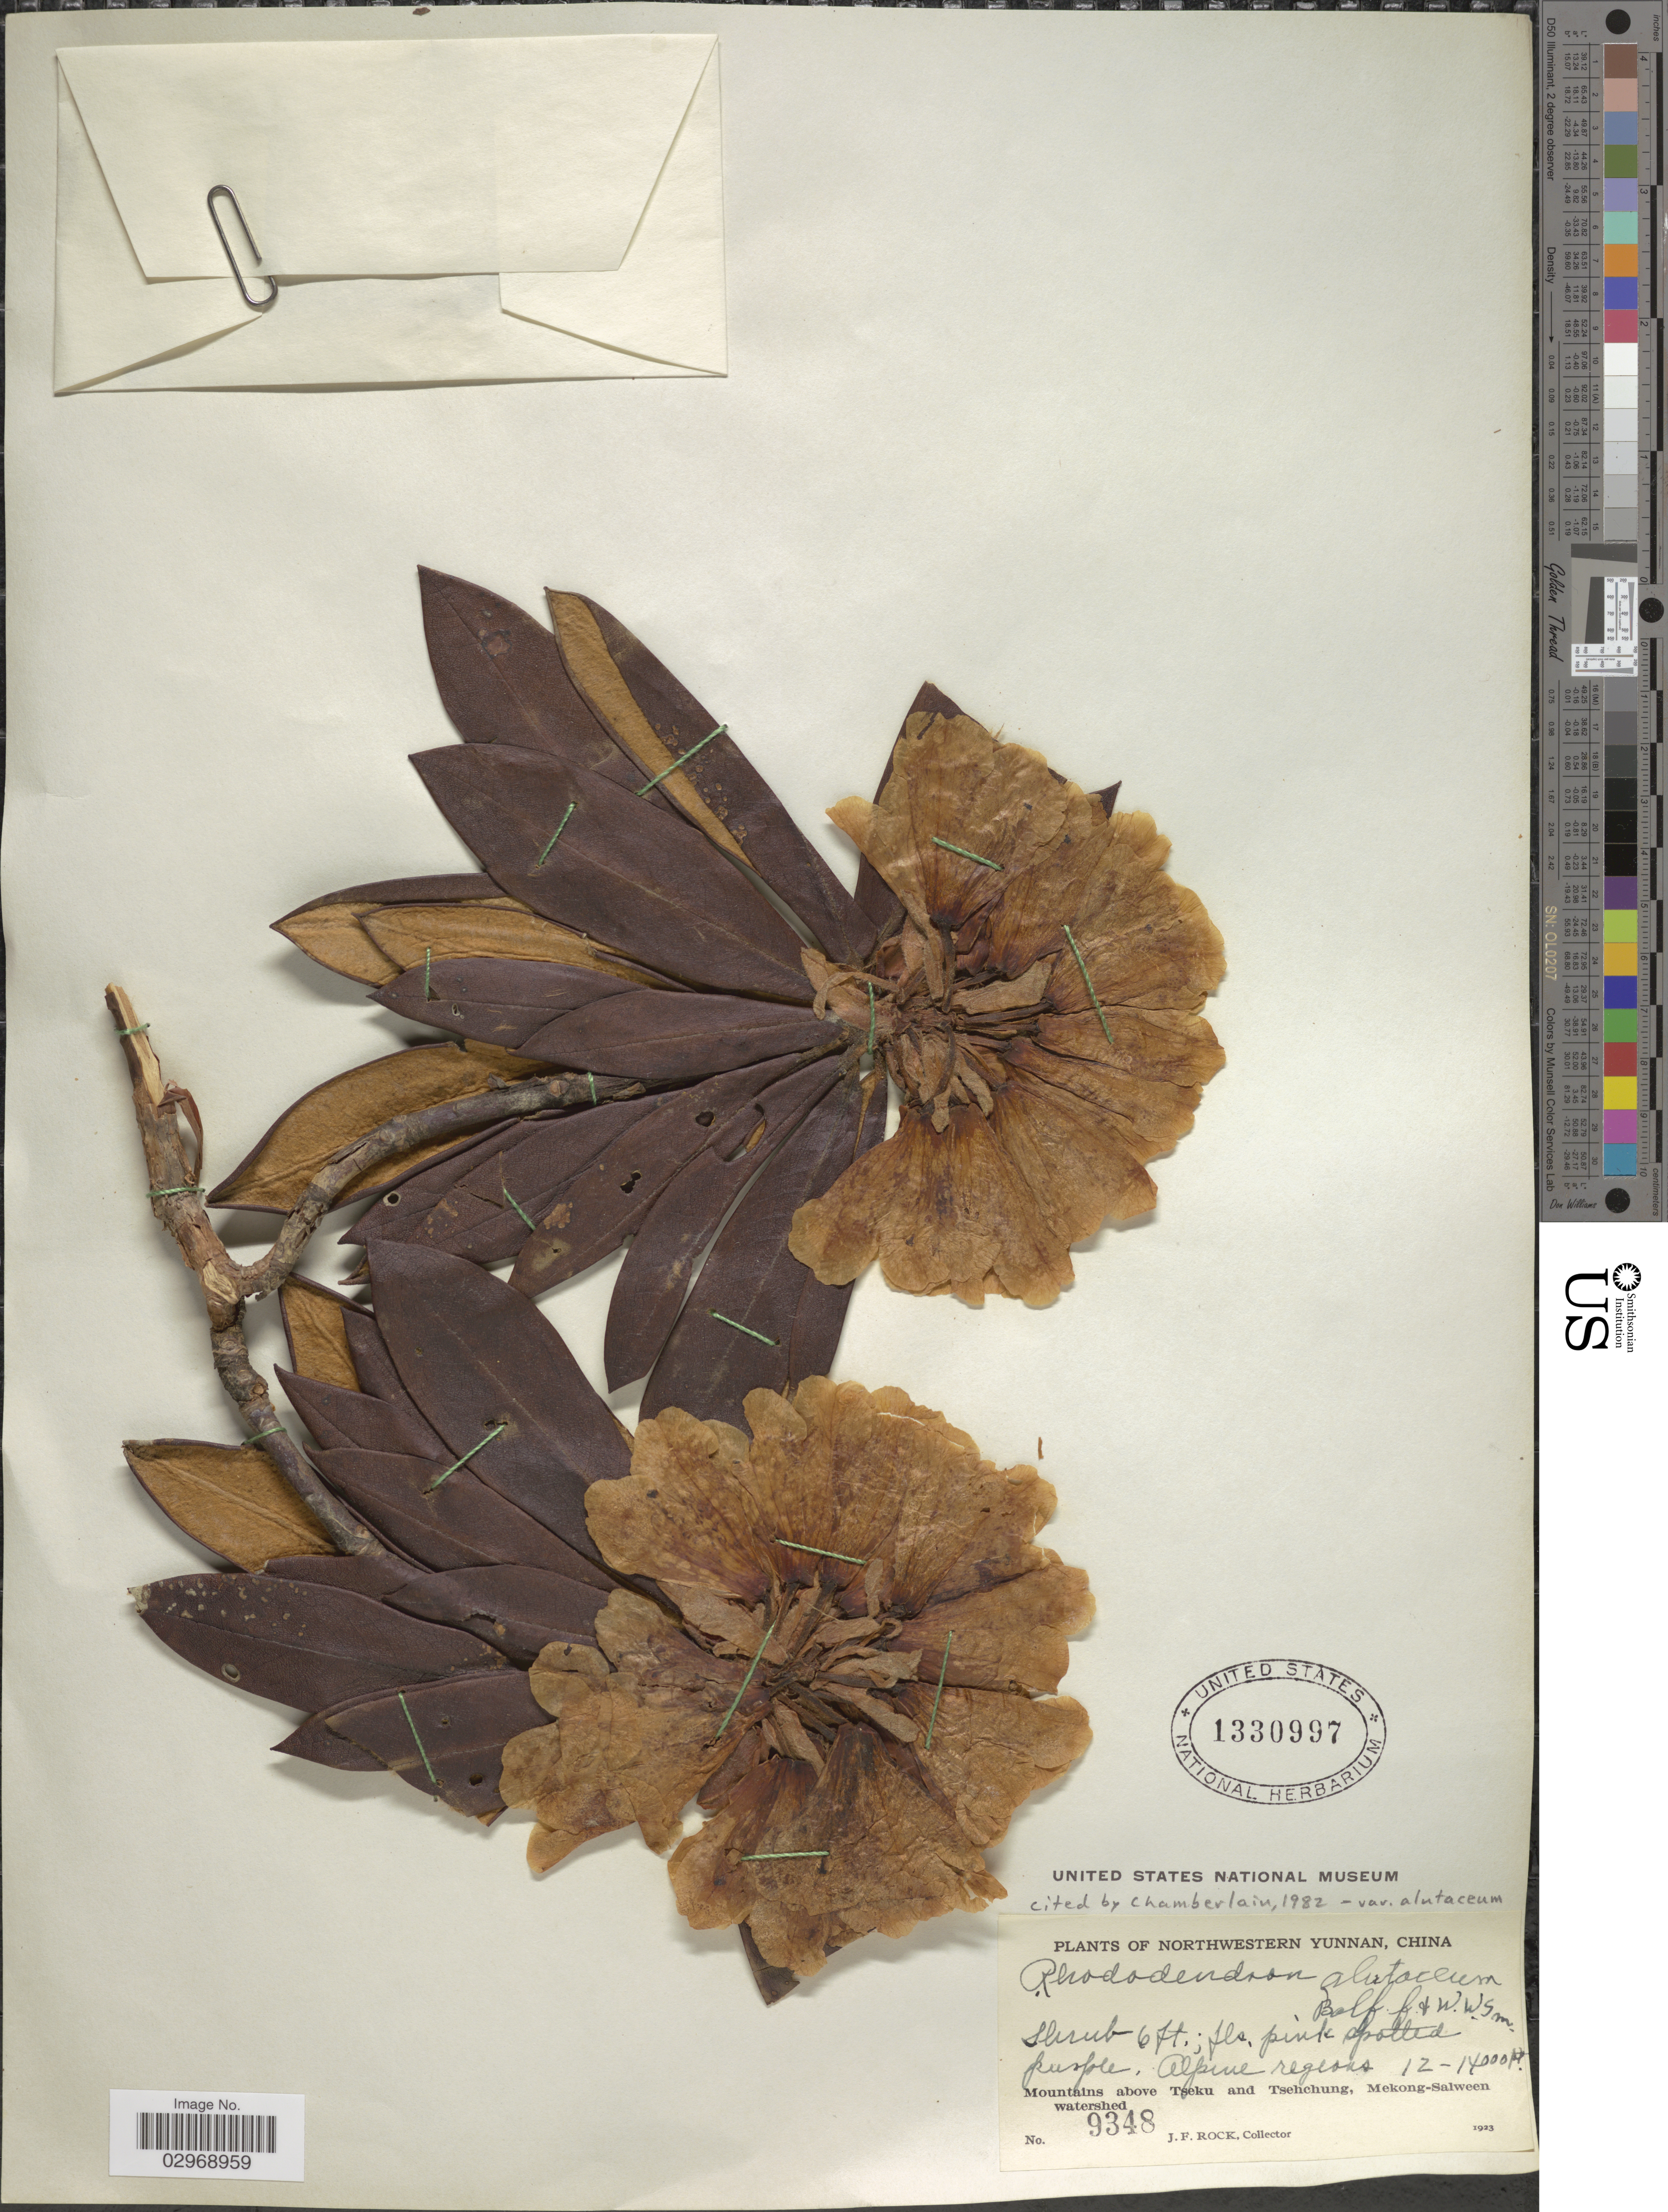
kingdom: Plantae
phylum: Tracheophyta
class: Magnoliopsida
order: Ericales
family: Ericaceae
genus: Rhododendron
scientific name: Rhododendron alutaceum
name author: Balf. f. & W.W. Sm.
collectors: J. Rock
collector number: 9348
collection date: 1923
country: China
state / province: Yunnan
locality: Northwestern Yunnan. Alpine regions. Mountains above Tseku and Tsehchung, Mekong-Salween watershed.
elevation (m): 3658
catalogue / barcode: US 1330997